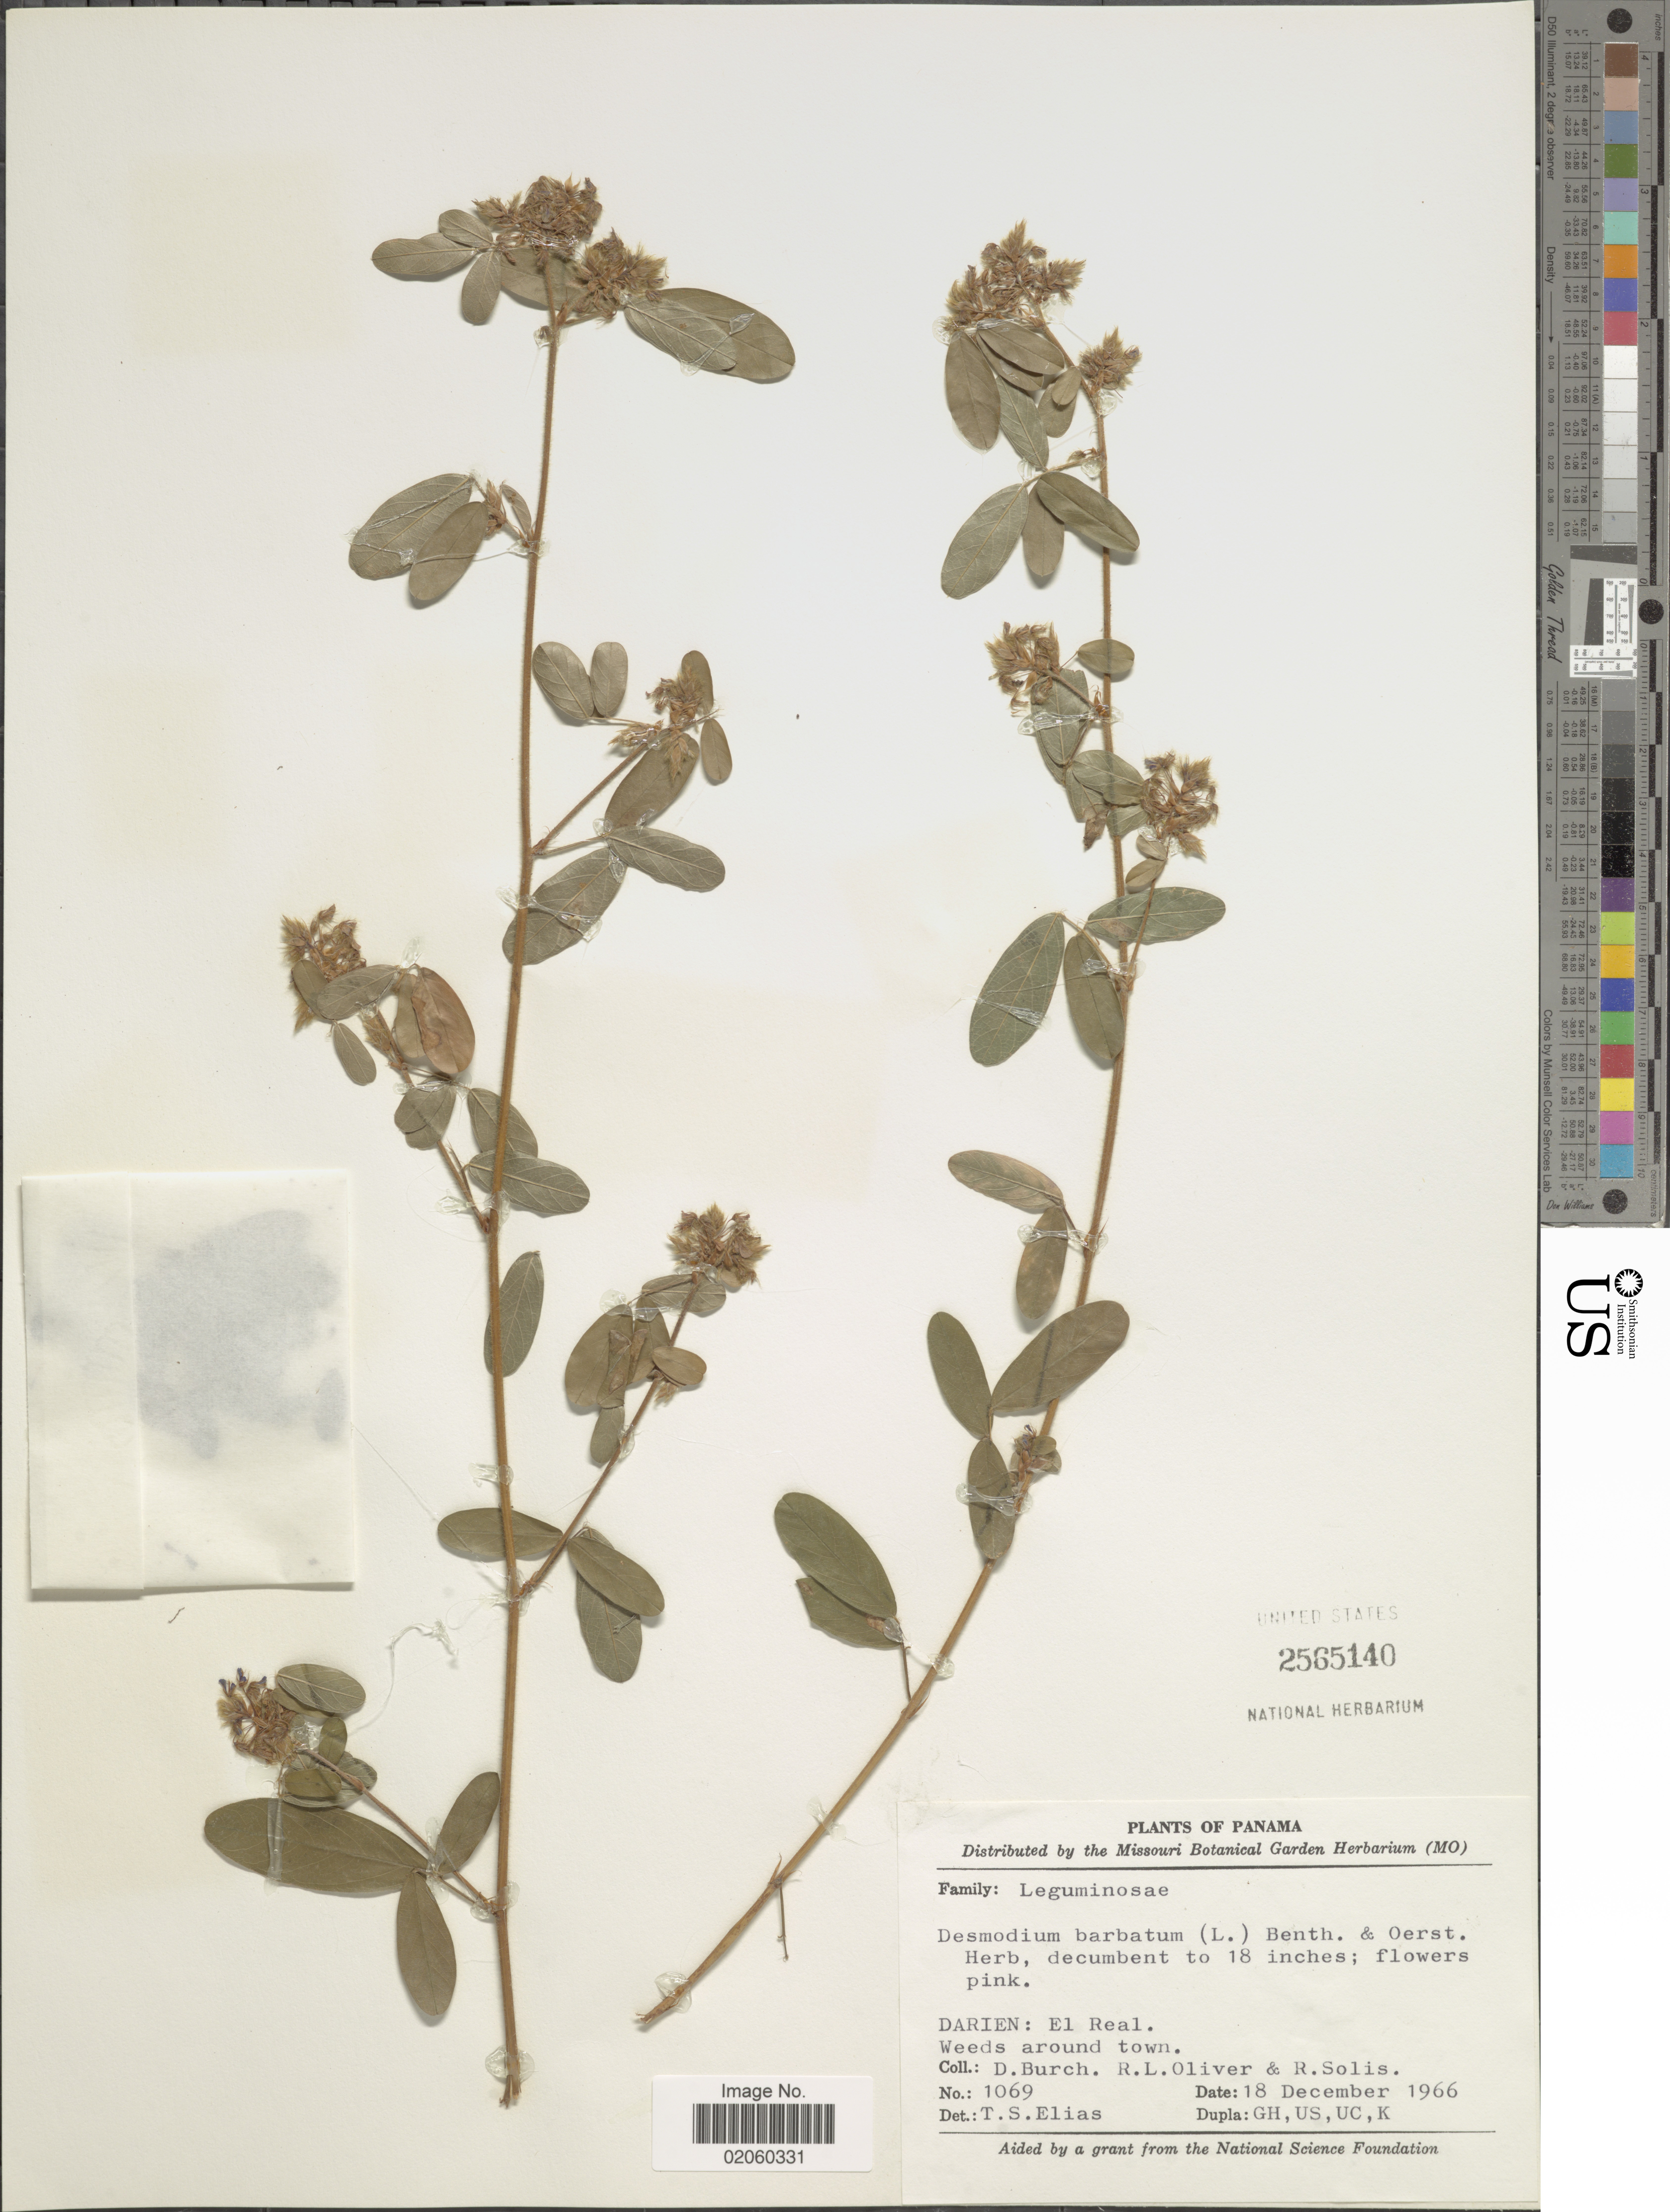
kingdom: Plantae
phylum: Tracheophyta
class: Magnoliopsida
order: Fabales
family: Fabaceae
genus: Grona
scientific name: Grona barbata var. barbata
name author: (L.) H. Ohashi & K. Ohashi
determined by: Strong, Mark T., (BOT), Smithsonian Institution - National Museum of Natural History (UNITED STATES)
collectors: D. Burch, R. Oliver & R. Solis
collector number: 1069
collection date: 1966-12-18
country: Panama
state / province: Darién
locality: El Real.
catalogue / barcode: US 2565140